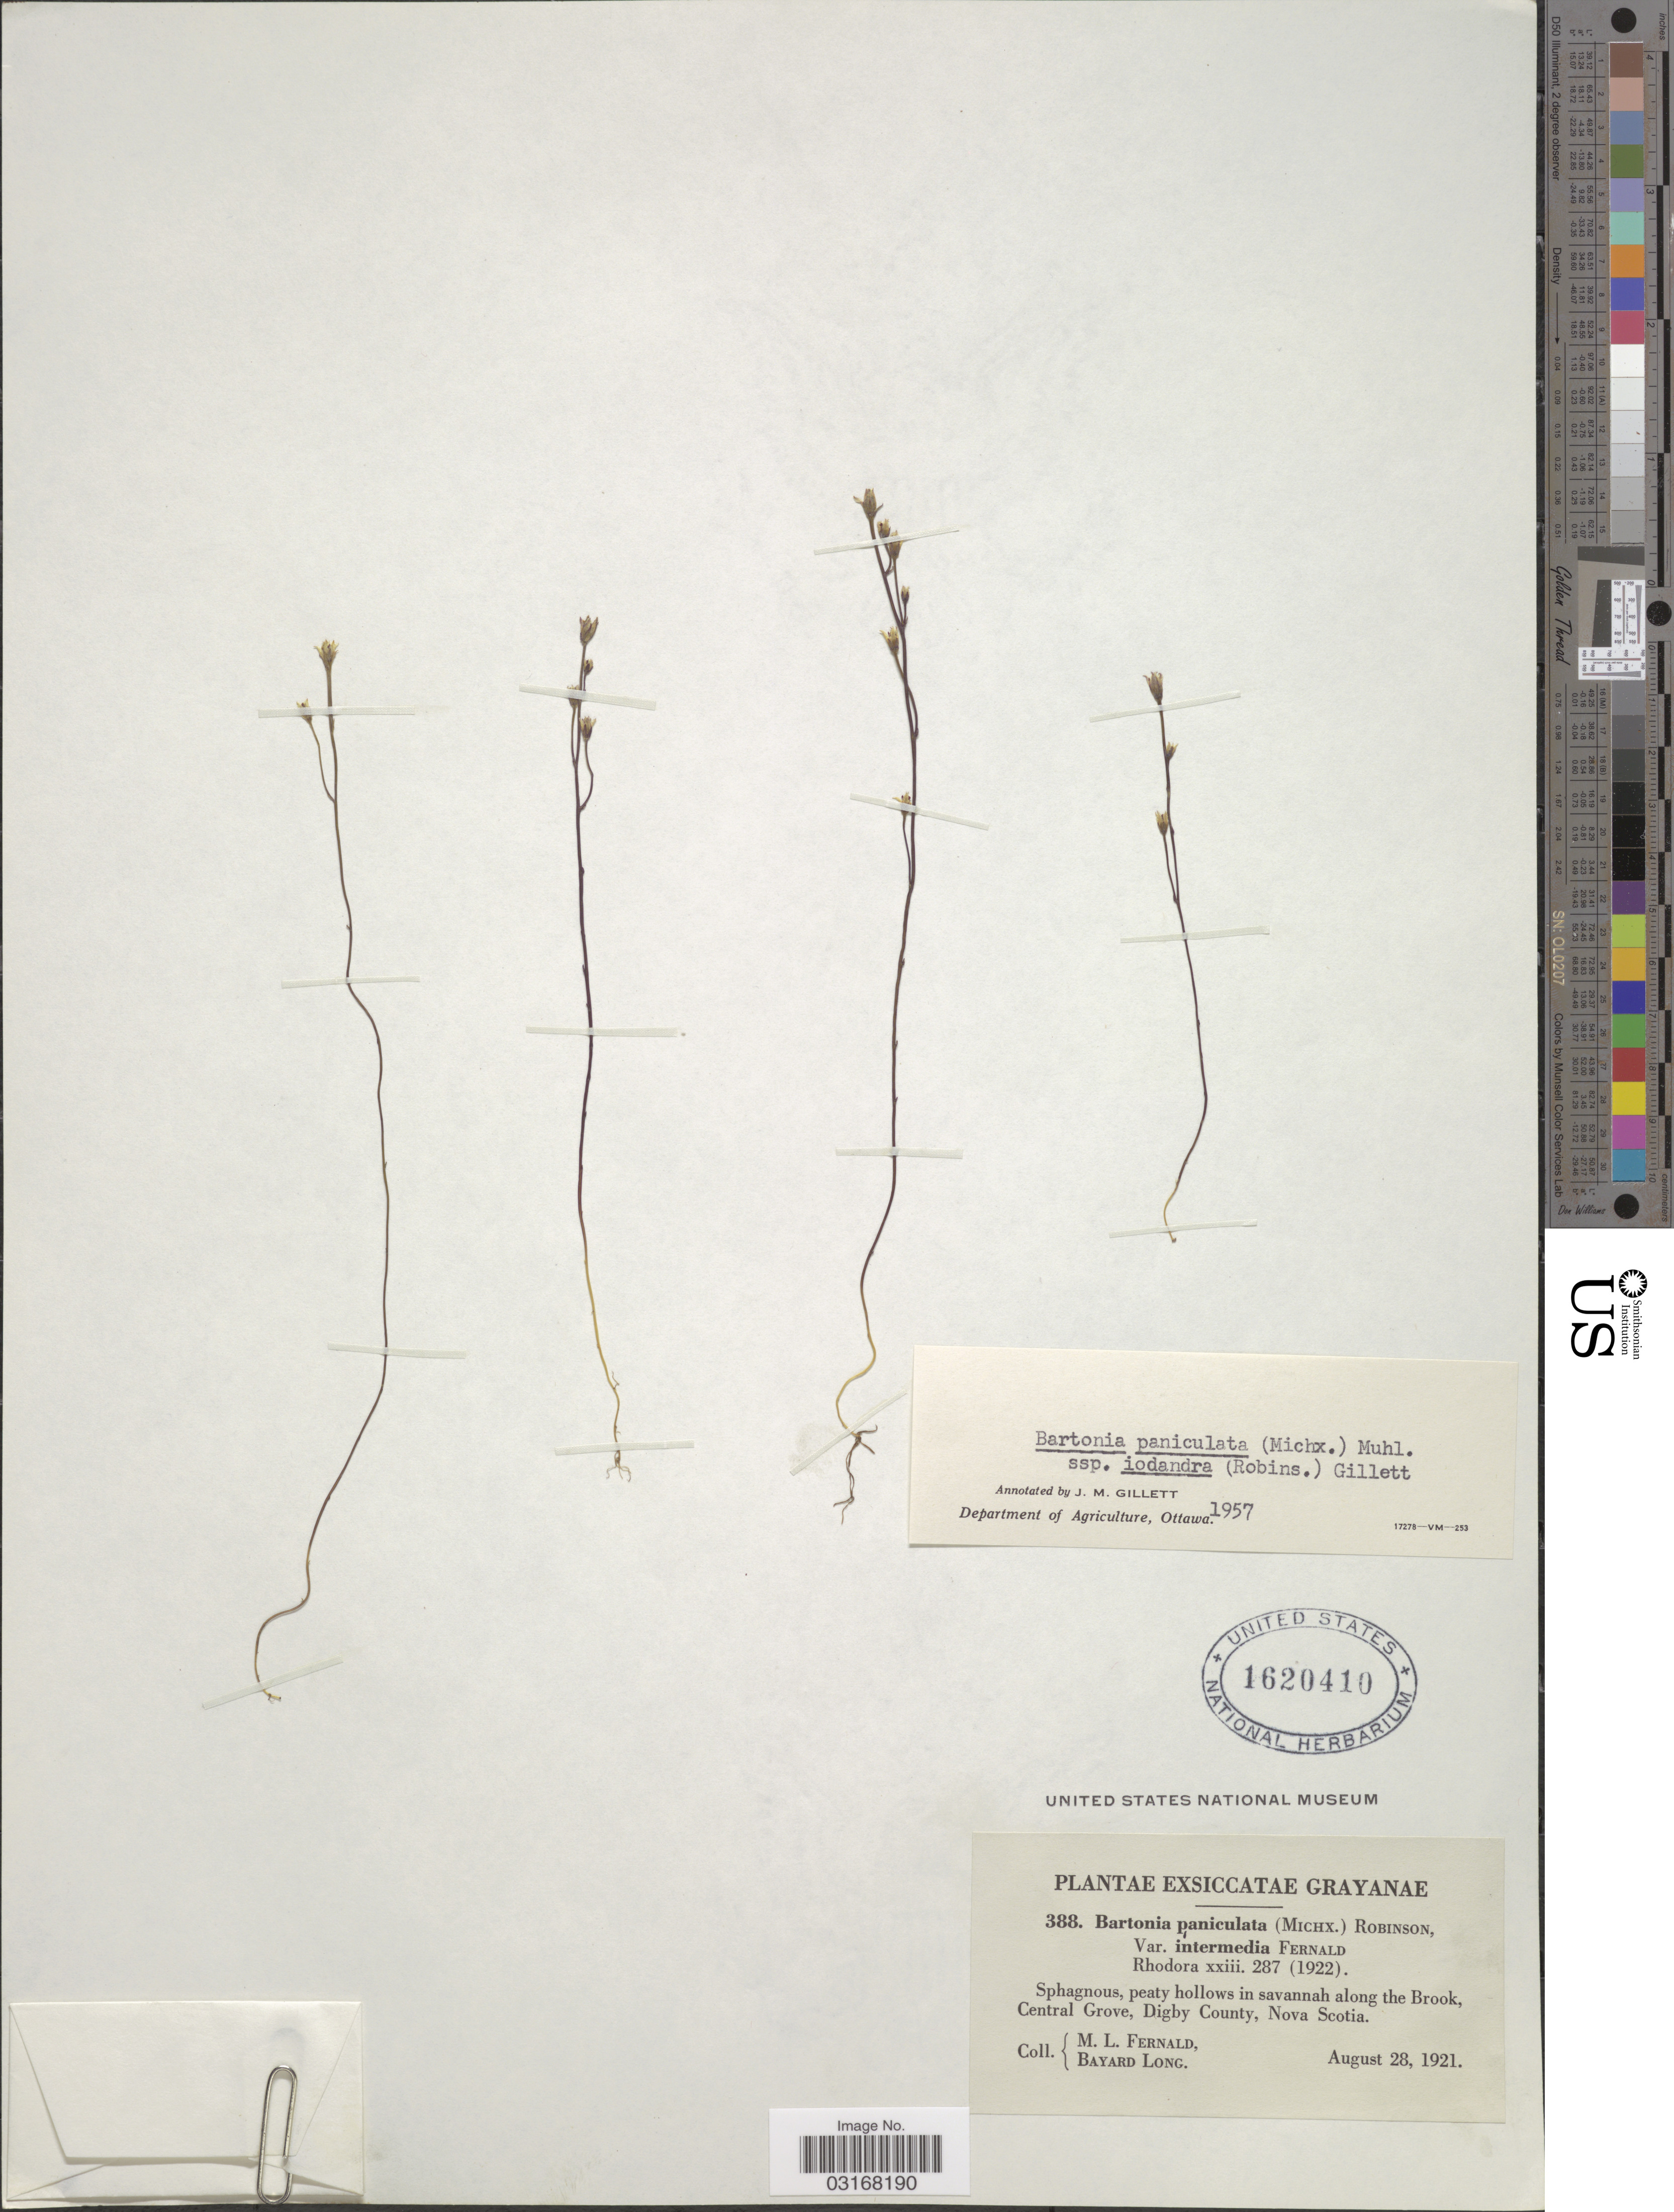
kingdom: Plantae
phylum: Tracheophyta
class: Magnoliopsida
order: Gentianales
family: Gentianaceae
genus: Bartonia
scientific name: Bartonia paniculata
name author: (Michx.) Muhl.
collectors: M. L. Fernald & B. Long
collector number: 388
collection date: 1921-08-28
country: Canada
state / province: Nova Scotia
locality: In savannah along the Brook, Central Grove, Digby County. Grayanae.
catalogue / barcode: US 1620410